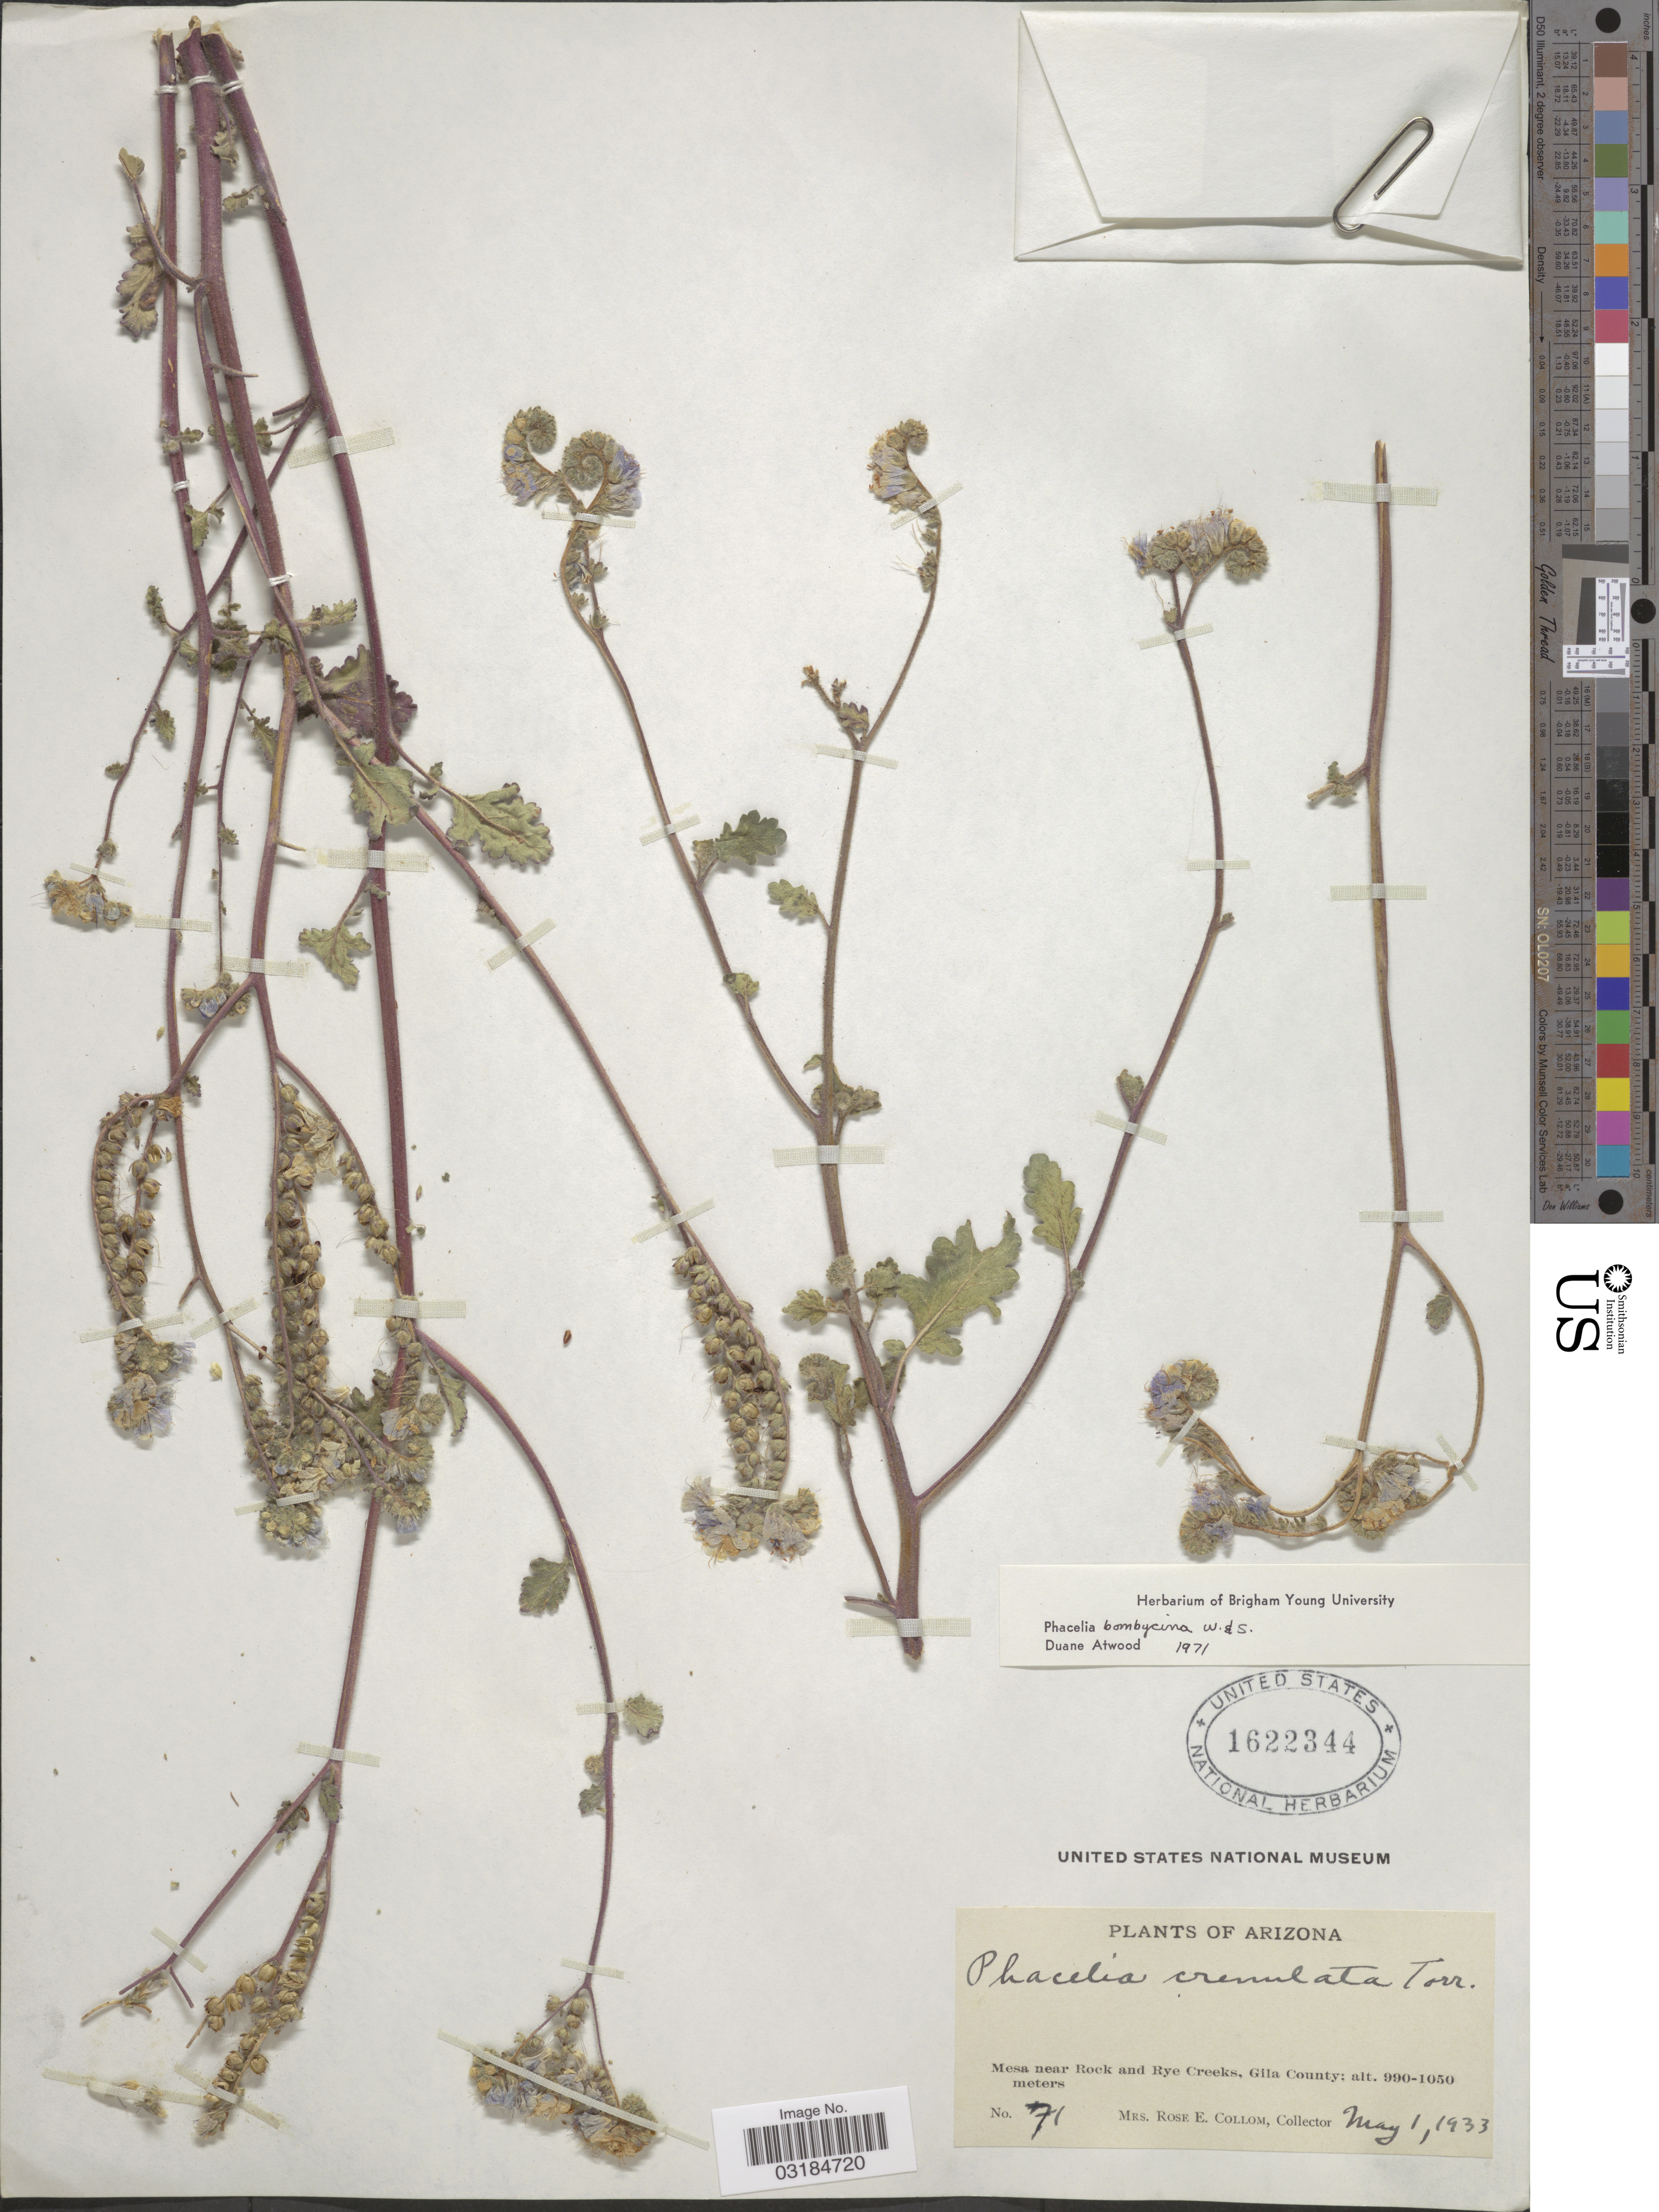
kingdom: Plantae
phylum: Tracheophyta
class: Magnoliopsida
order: Boraginales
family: Hydrophyllaceae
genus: Phacelia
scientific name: Phacelia bombycina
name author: Wooton & Standl.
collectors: R. E. Collom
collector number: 71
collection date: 1933-05-01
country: United States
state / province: Arizona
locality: Mesa near Rock and Rye Creeks, Gila County.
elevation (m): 990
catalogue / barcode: US 1622344